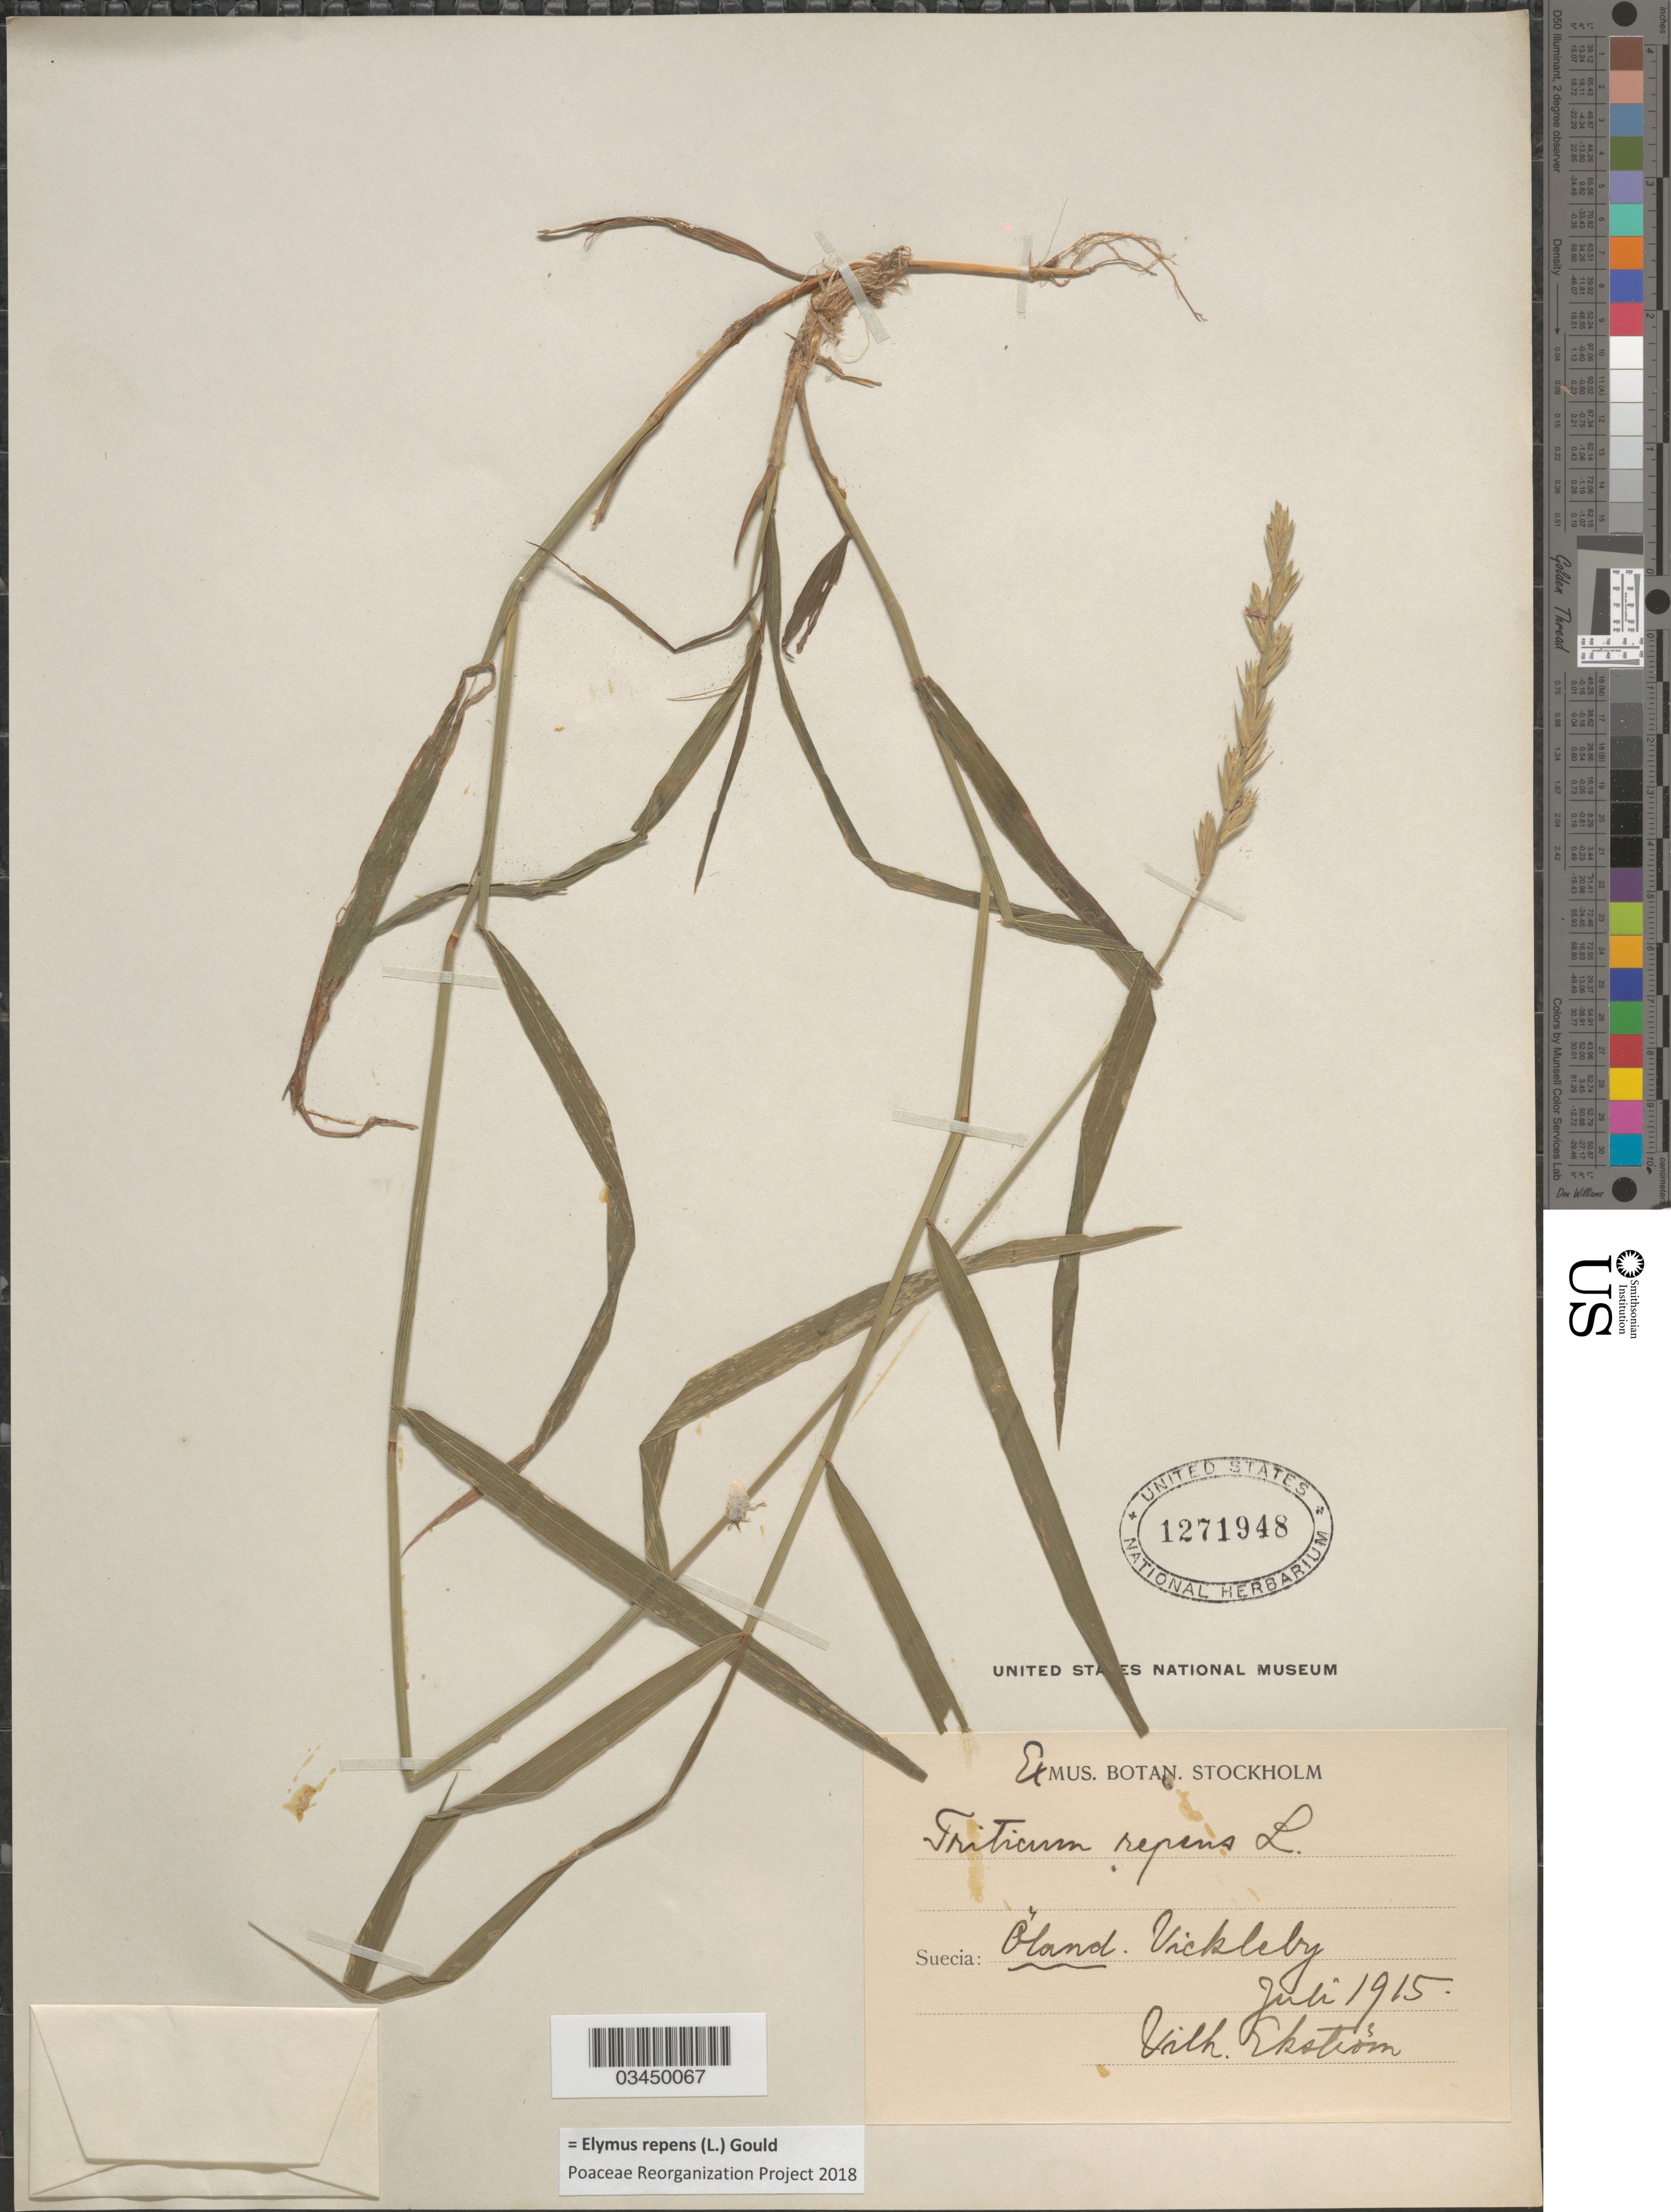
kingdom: Plantae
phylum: Tracheophyta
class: Liliopsida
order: Poales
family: Poaceae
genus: Elymus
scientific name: Elymus repens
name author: (L.) Gould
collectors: V. Ekstrom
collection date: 1915-07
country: Sweden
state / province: Kalmar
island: Oland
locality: Suecia: Öland. Vickleby.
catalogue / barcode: US 1271948